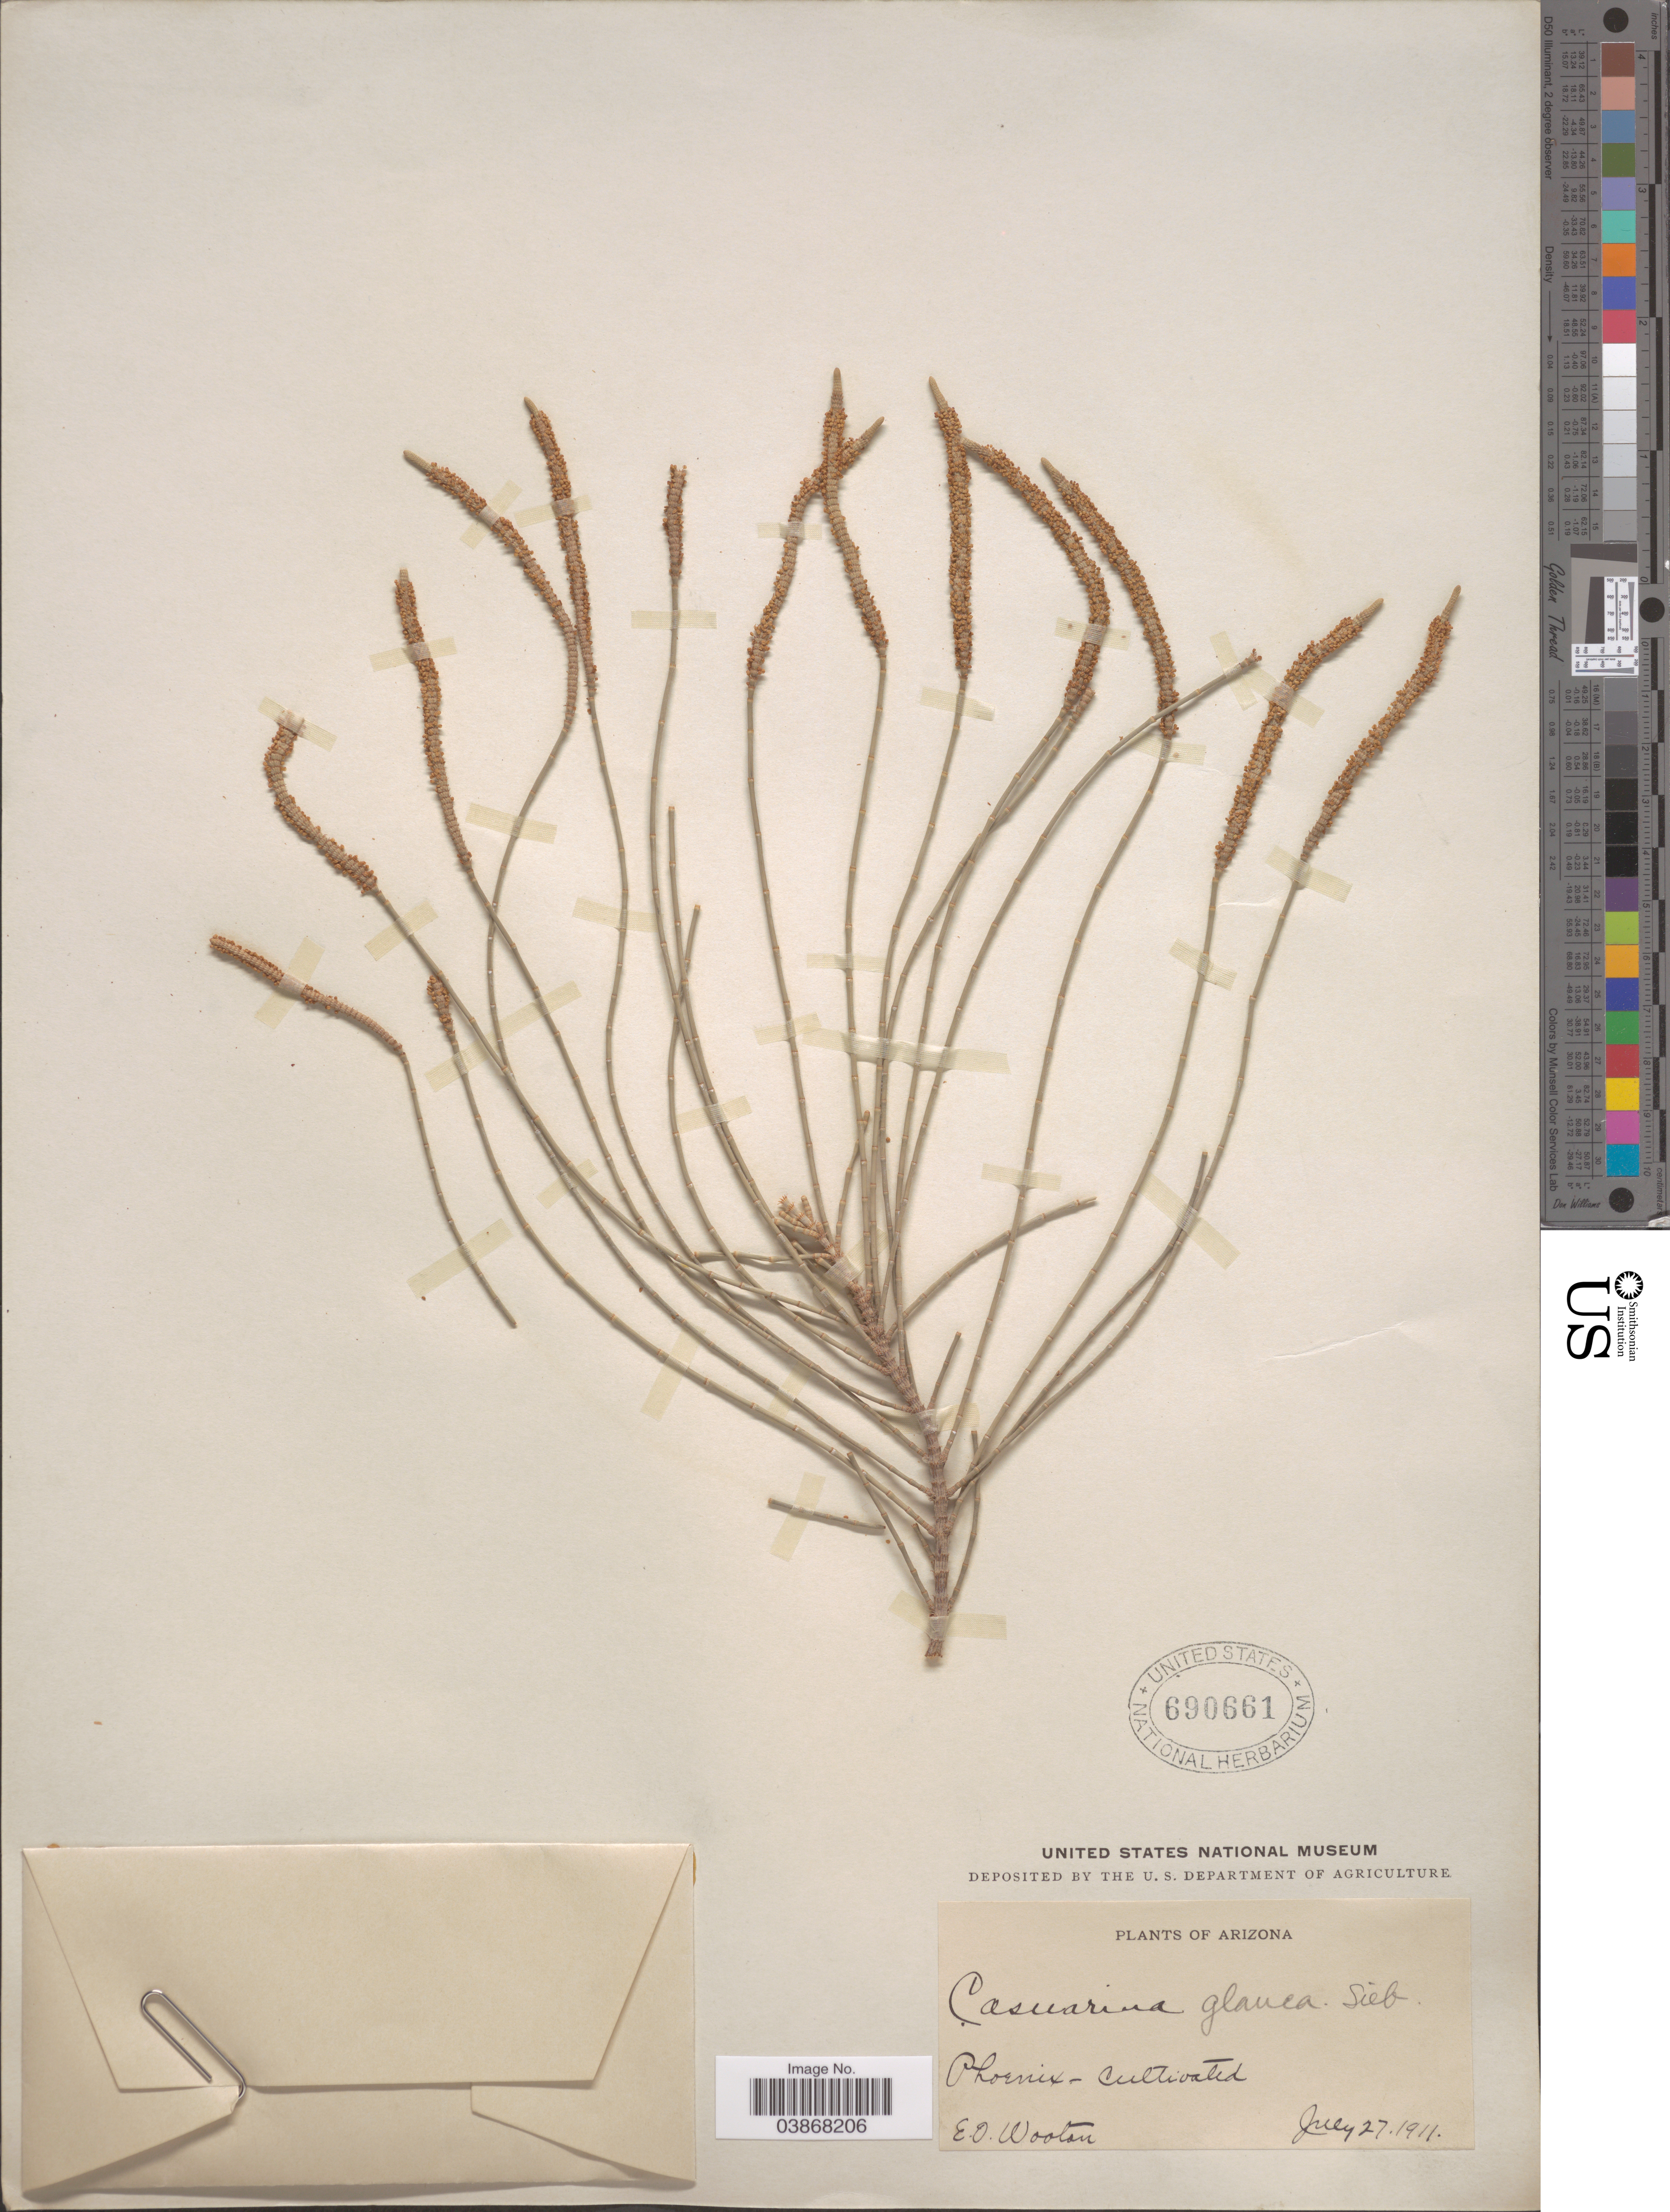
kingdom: Plantae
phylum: Tracheophyta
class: Magnoliopsida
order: Fagales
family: Casuarinaceae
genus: Casuarina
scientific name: Casuarina stricta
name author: Aiton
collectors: E. O. Wooton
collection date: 1911-07-27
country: United States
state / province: Arizona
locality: Phoenix.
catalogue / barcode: US 690661